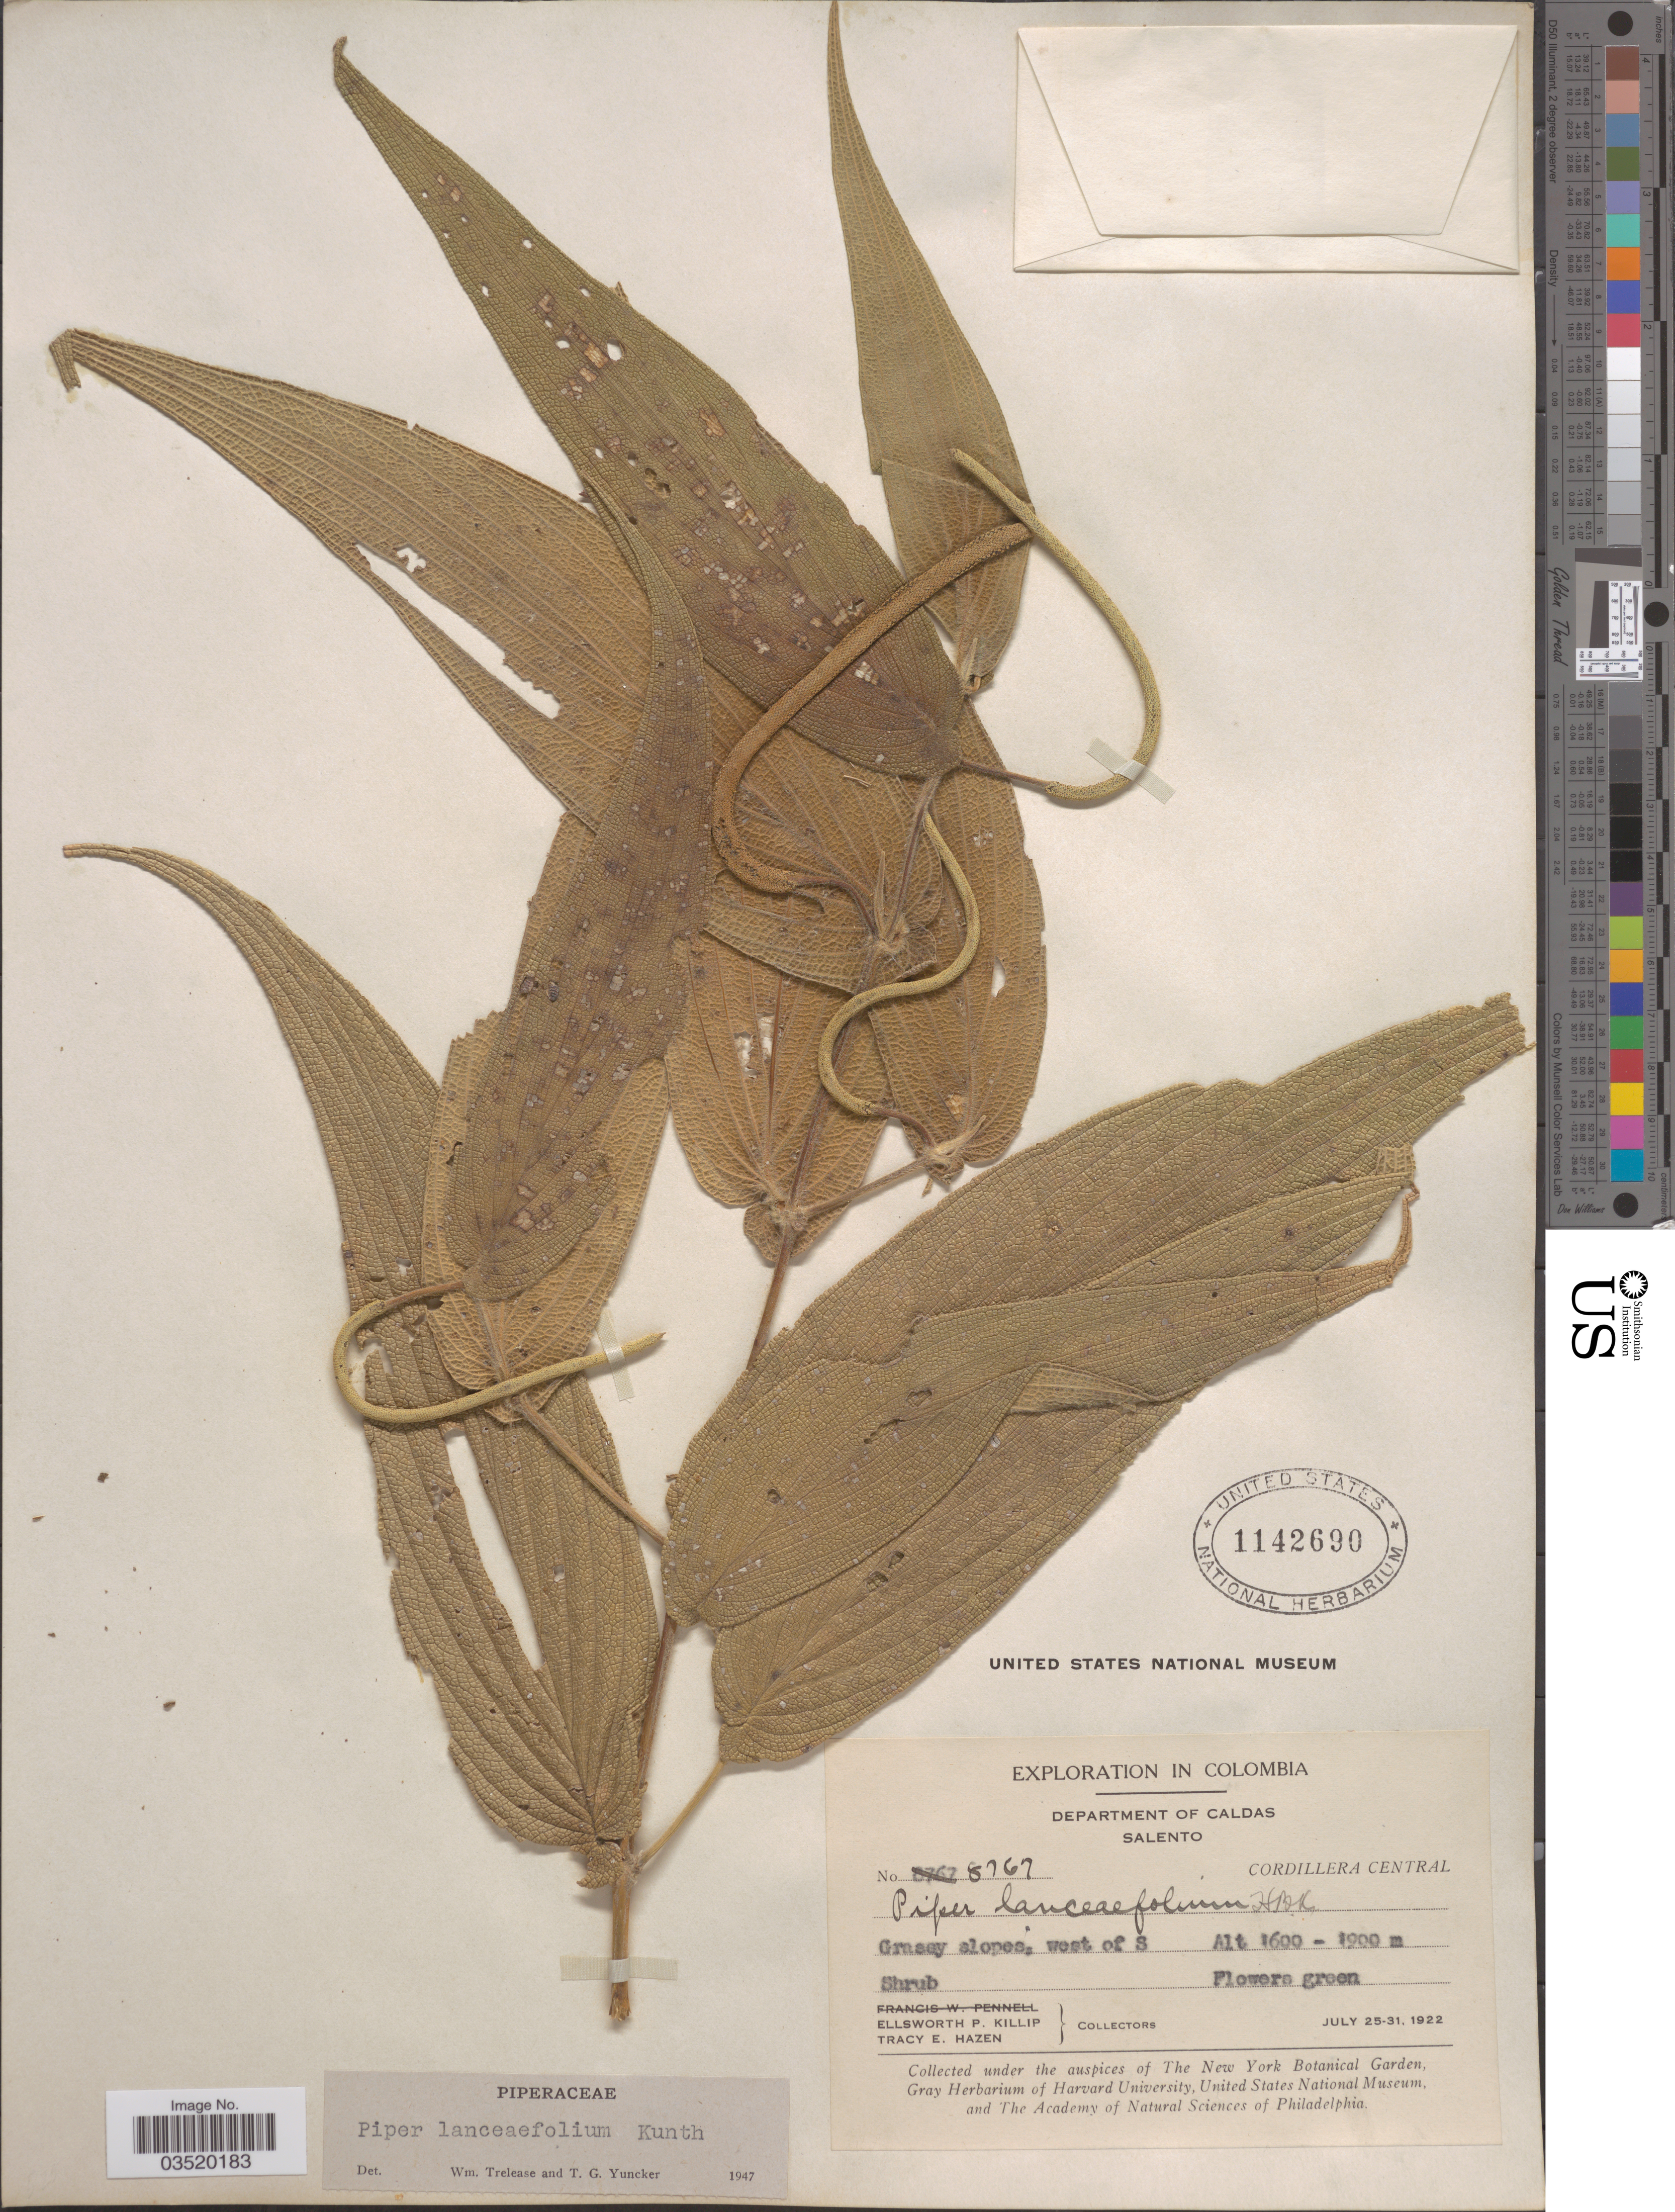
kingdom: Plantae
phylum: Tracheophyta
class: Magnoliopsida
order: Piperales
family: Piperaceae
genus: Piper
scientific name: Piper lanceifolium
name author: Kunth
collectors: E. P. Killip & T. E. Hazen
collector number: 8767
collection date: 1922-07-25/1922-07-31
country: Colombia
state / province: Caldas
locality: Department of Caldas. Salento. Cordillera Central. West of S Shrub.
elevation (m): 1600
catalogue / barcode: US 1142690